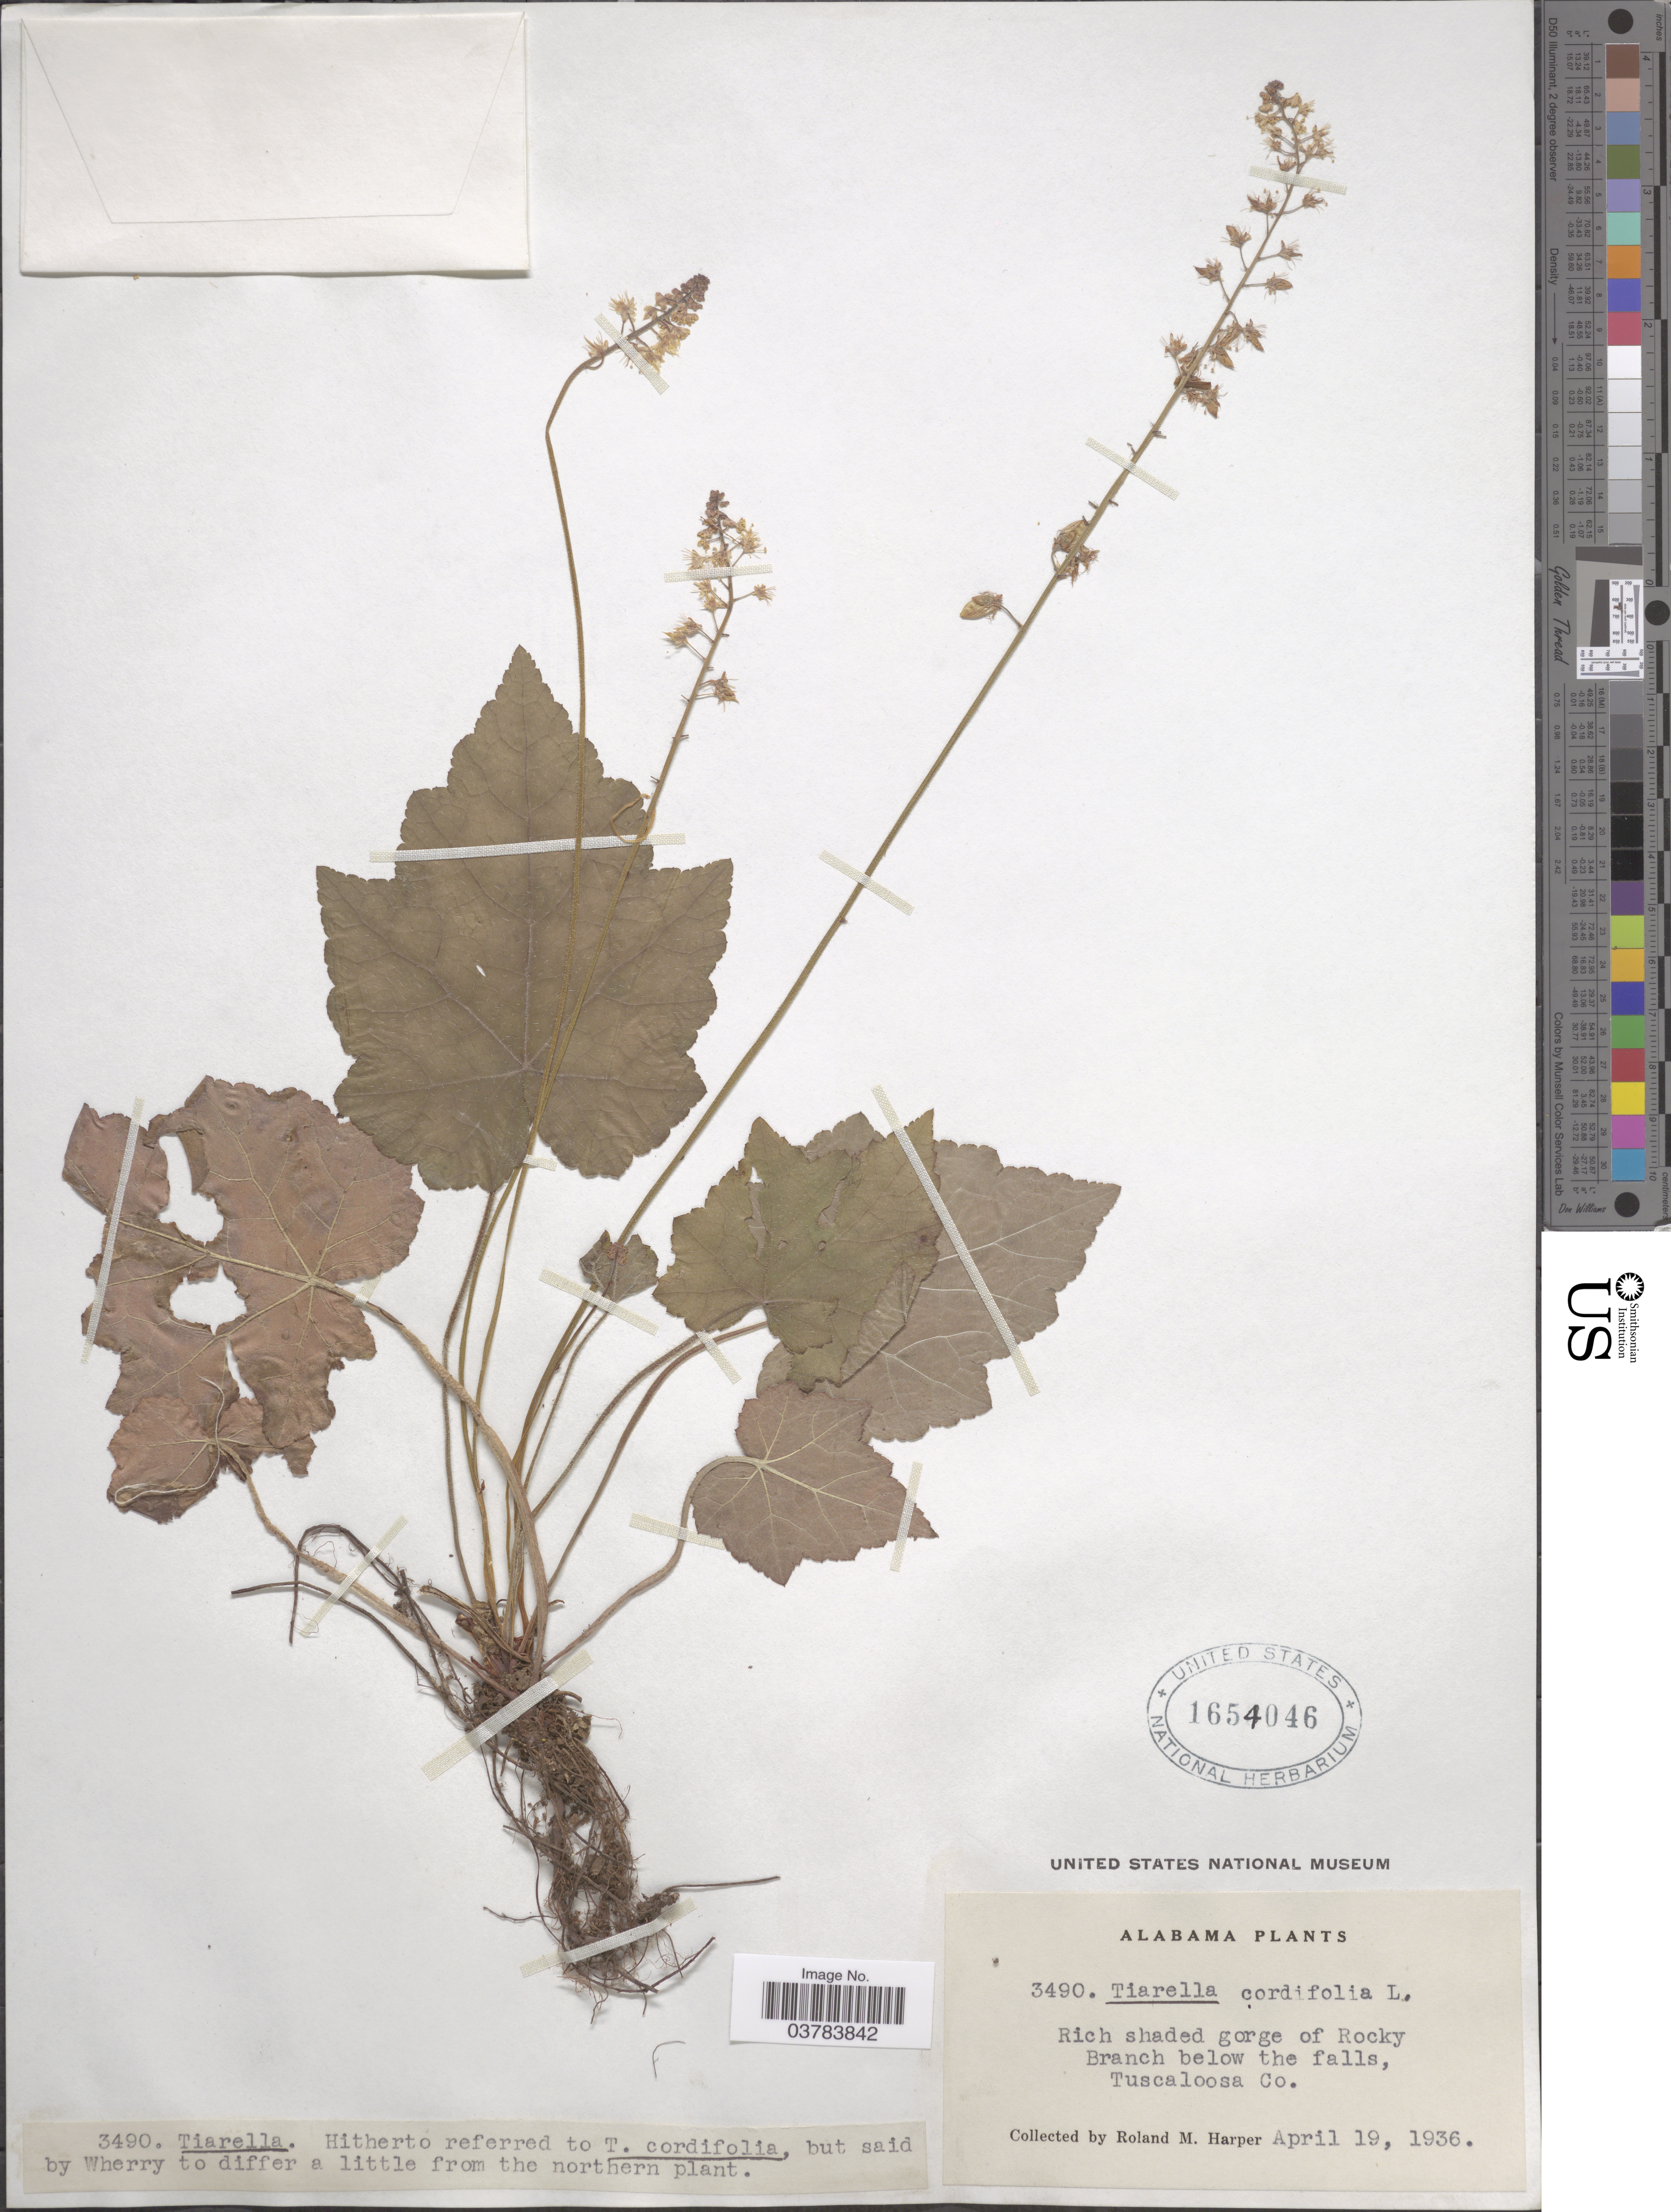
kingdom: Plantae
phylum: Tracheophyta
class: Magnoliopsida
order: Saxifragales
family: Saxifragaceae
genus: Tiarella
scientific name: Tiarella cordifolia var. typica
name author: Lakela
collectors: R. M. Harper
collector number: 3490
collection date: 1936-04-19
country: United States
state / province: Alabama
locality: Rich shaded gorge of Rocky Branch below the falls, Tuscaloosa Co.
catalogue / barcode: US 1654046